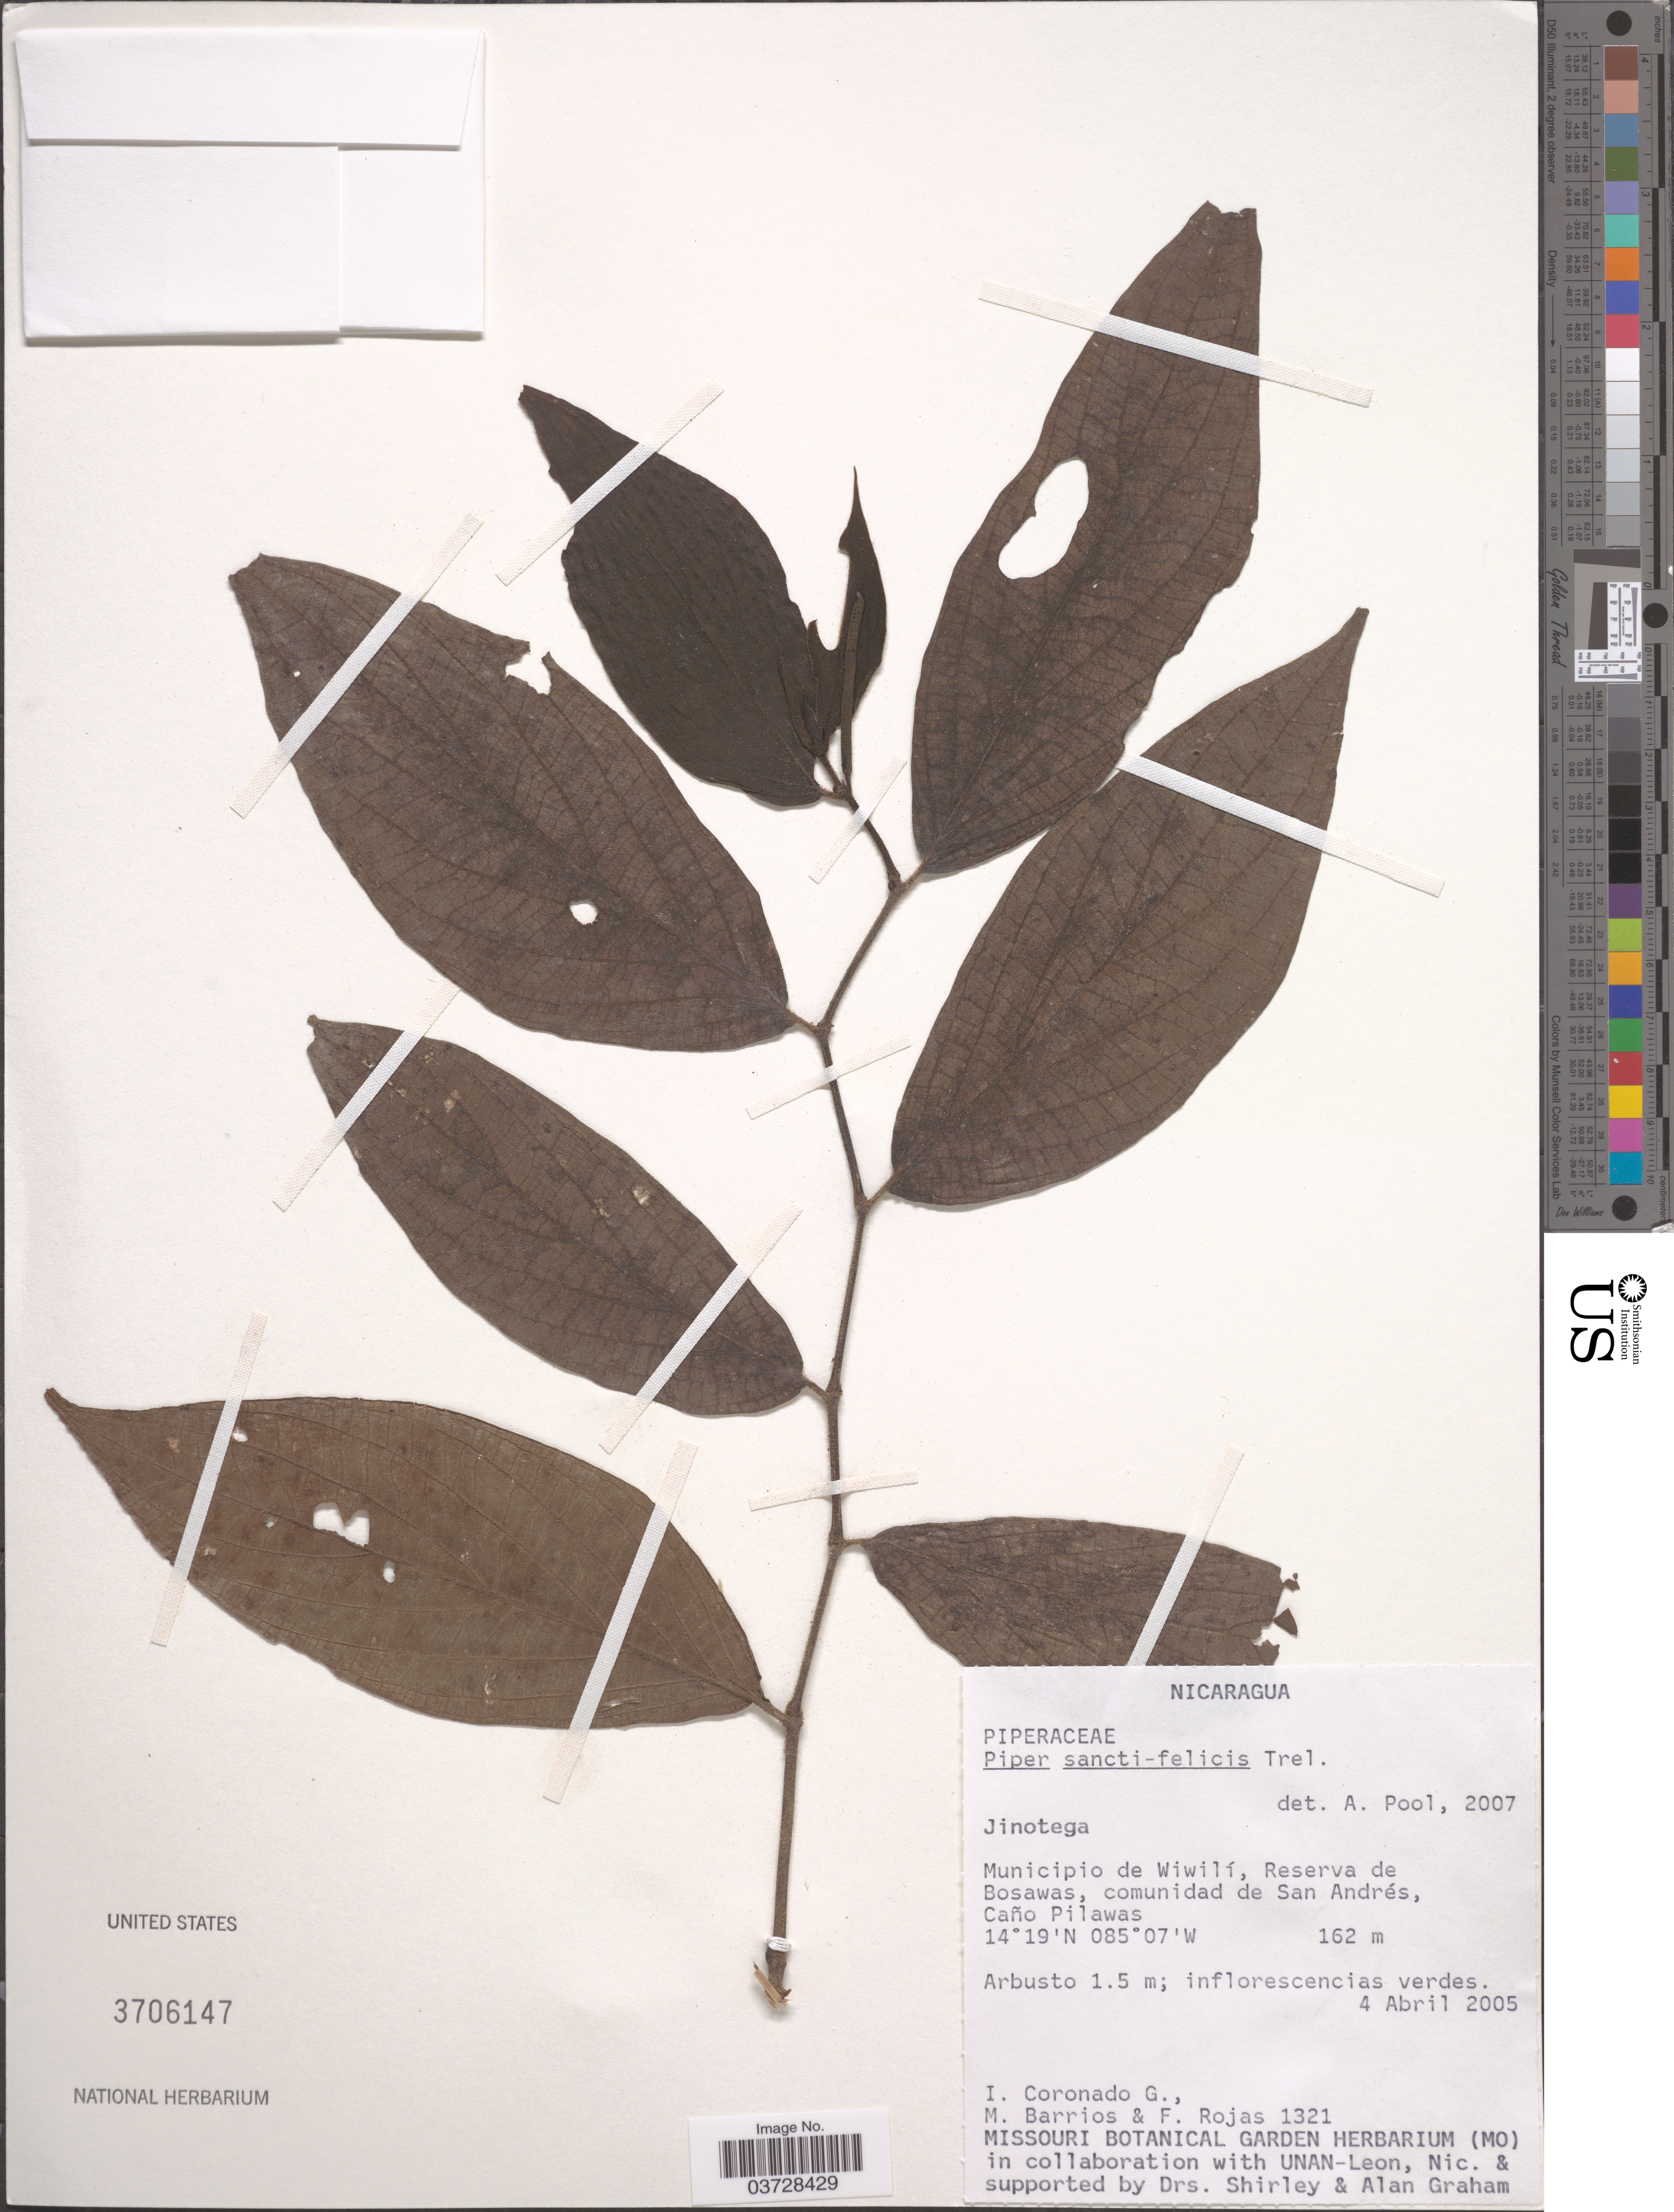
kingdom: Plantae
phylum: Tracheophyta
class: Magnoliopsida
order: Piperales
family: Piperaceae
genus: Piper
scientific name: Piper sancti-felicis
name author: Trel.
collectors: I. Coronado, M. Barrios & F. Rojas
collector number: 1321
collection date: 2005-04-04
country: Nicaragua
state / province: Jinotega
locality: Municipio de Wiwilí, Reserva de Bosawas, comunidad de San Andrés, Caño Pilawas.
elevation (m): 162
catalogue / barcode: US 3706147